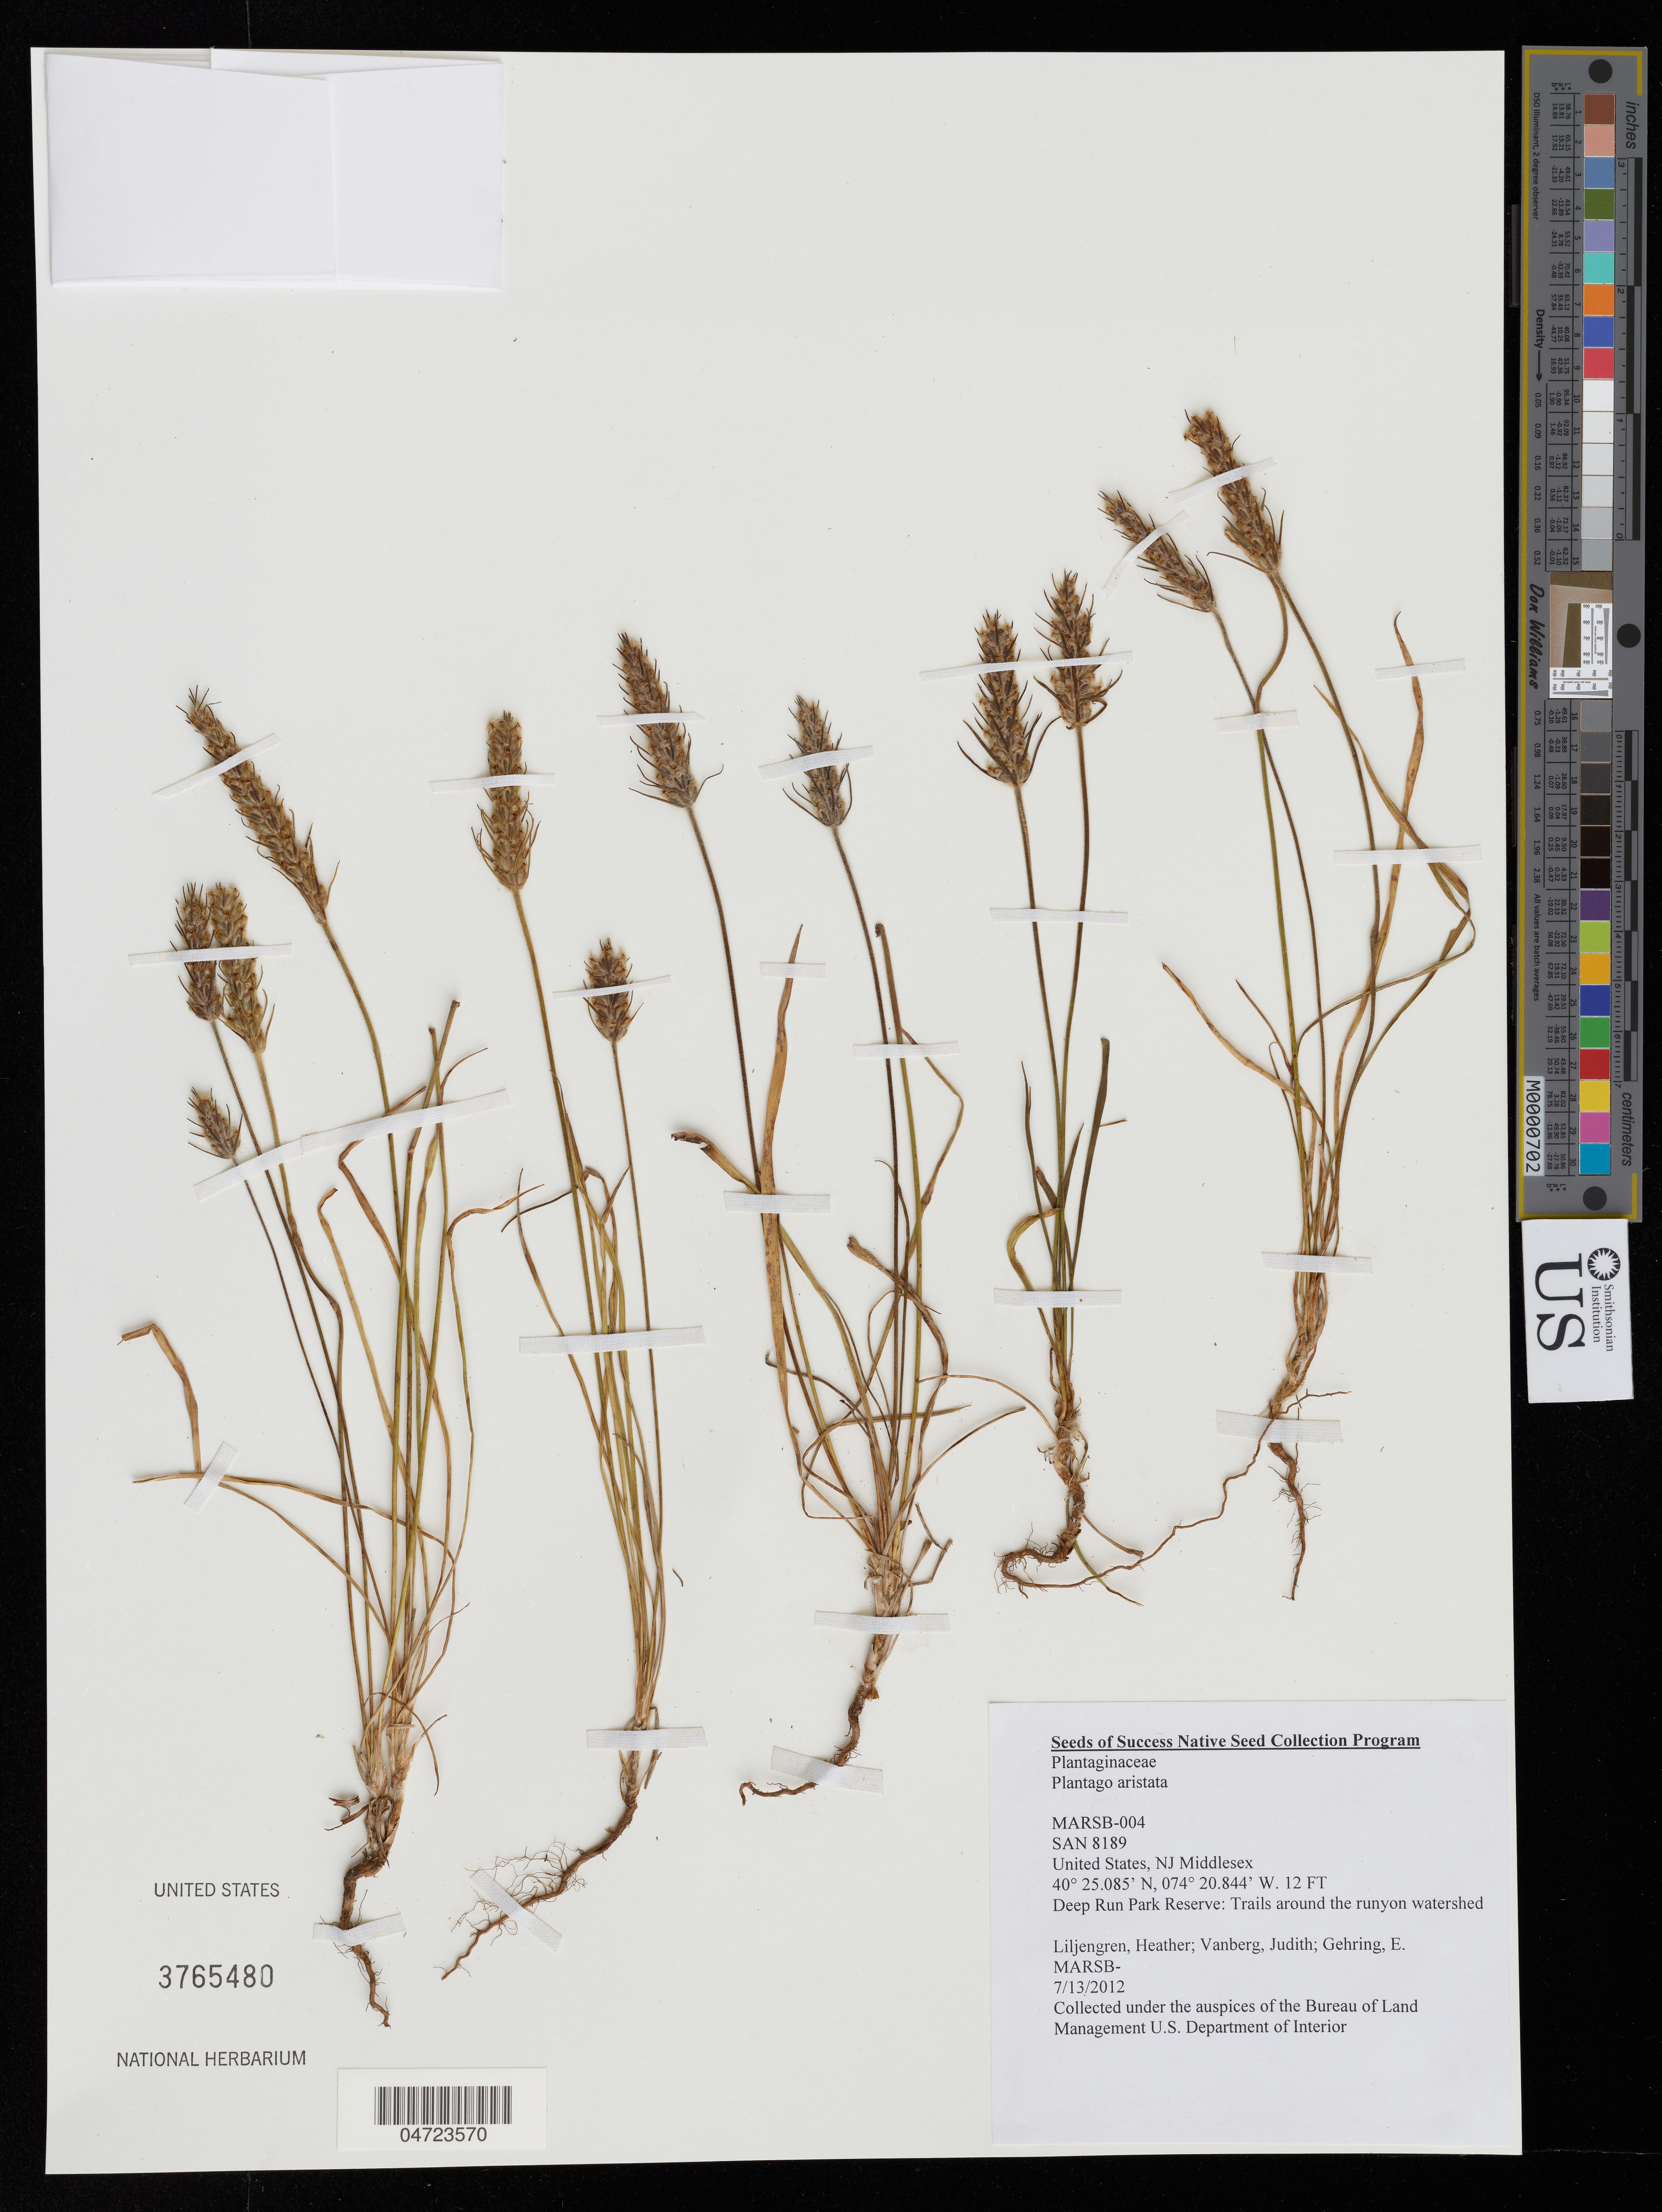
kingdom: Plantae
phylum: Tracheophyta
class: Magnoliopsida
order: Lamiales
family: Plantaginaceae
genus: Plantago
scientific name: Plantago aristata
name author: Michx.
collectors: H. Liljengren, J. Vanberg & E. Gehring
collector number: MARSB-004/SAN8189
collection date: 2012-07-13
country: United States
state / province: New Jersey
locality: Middlesex. Deep Run Park Reserve: Trails around the runyon watershed.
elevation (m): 4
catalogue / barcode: US 3765480